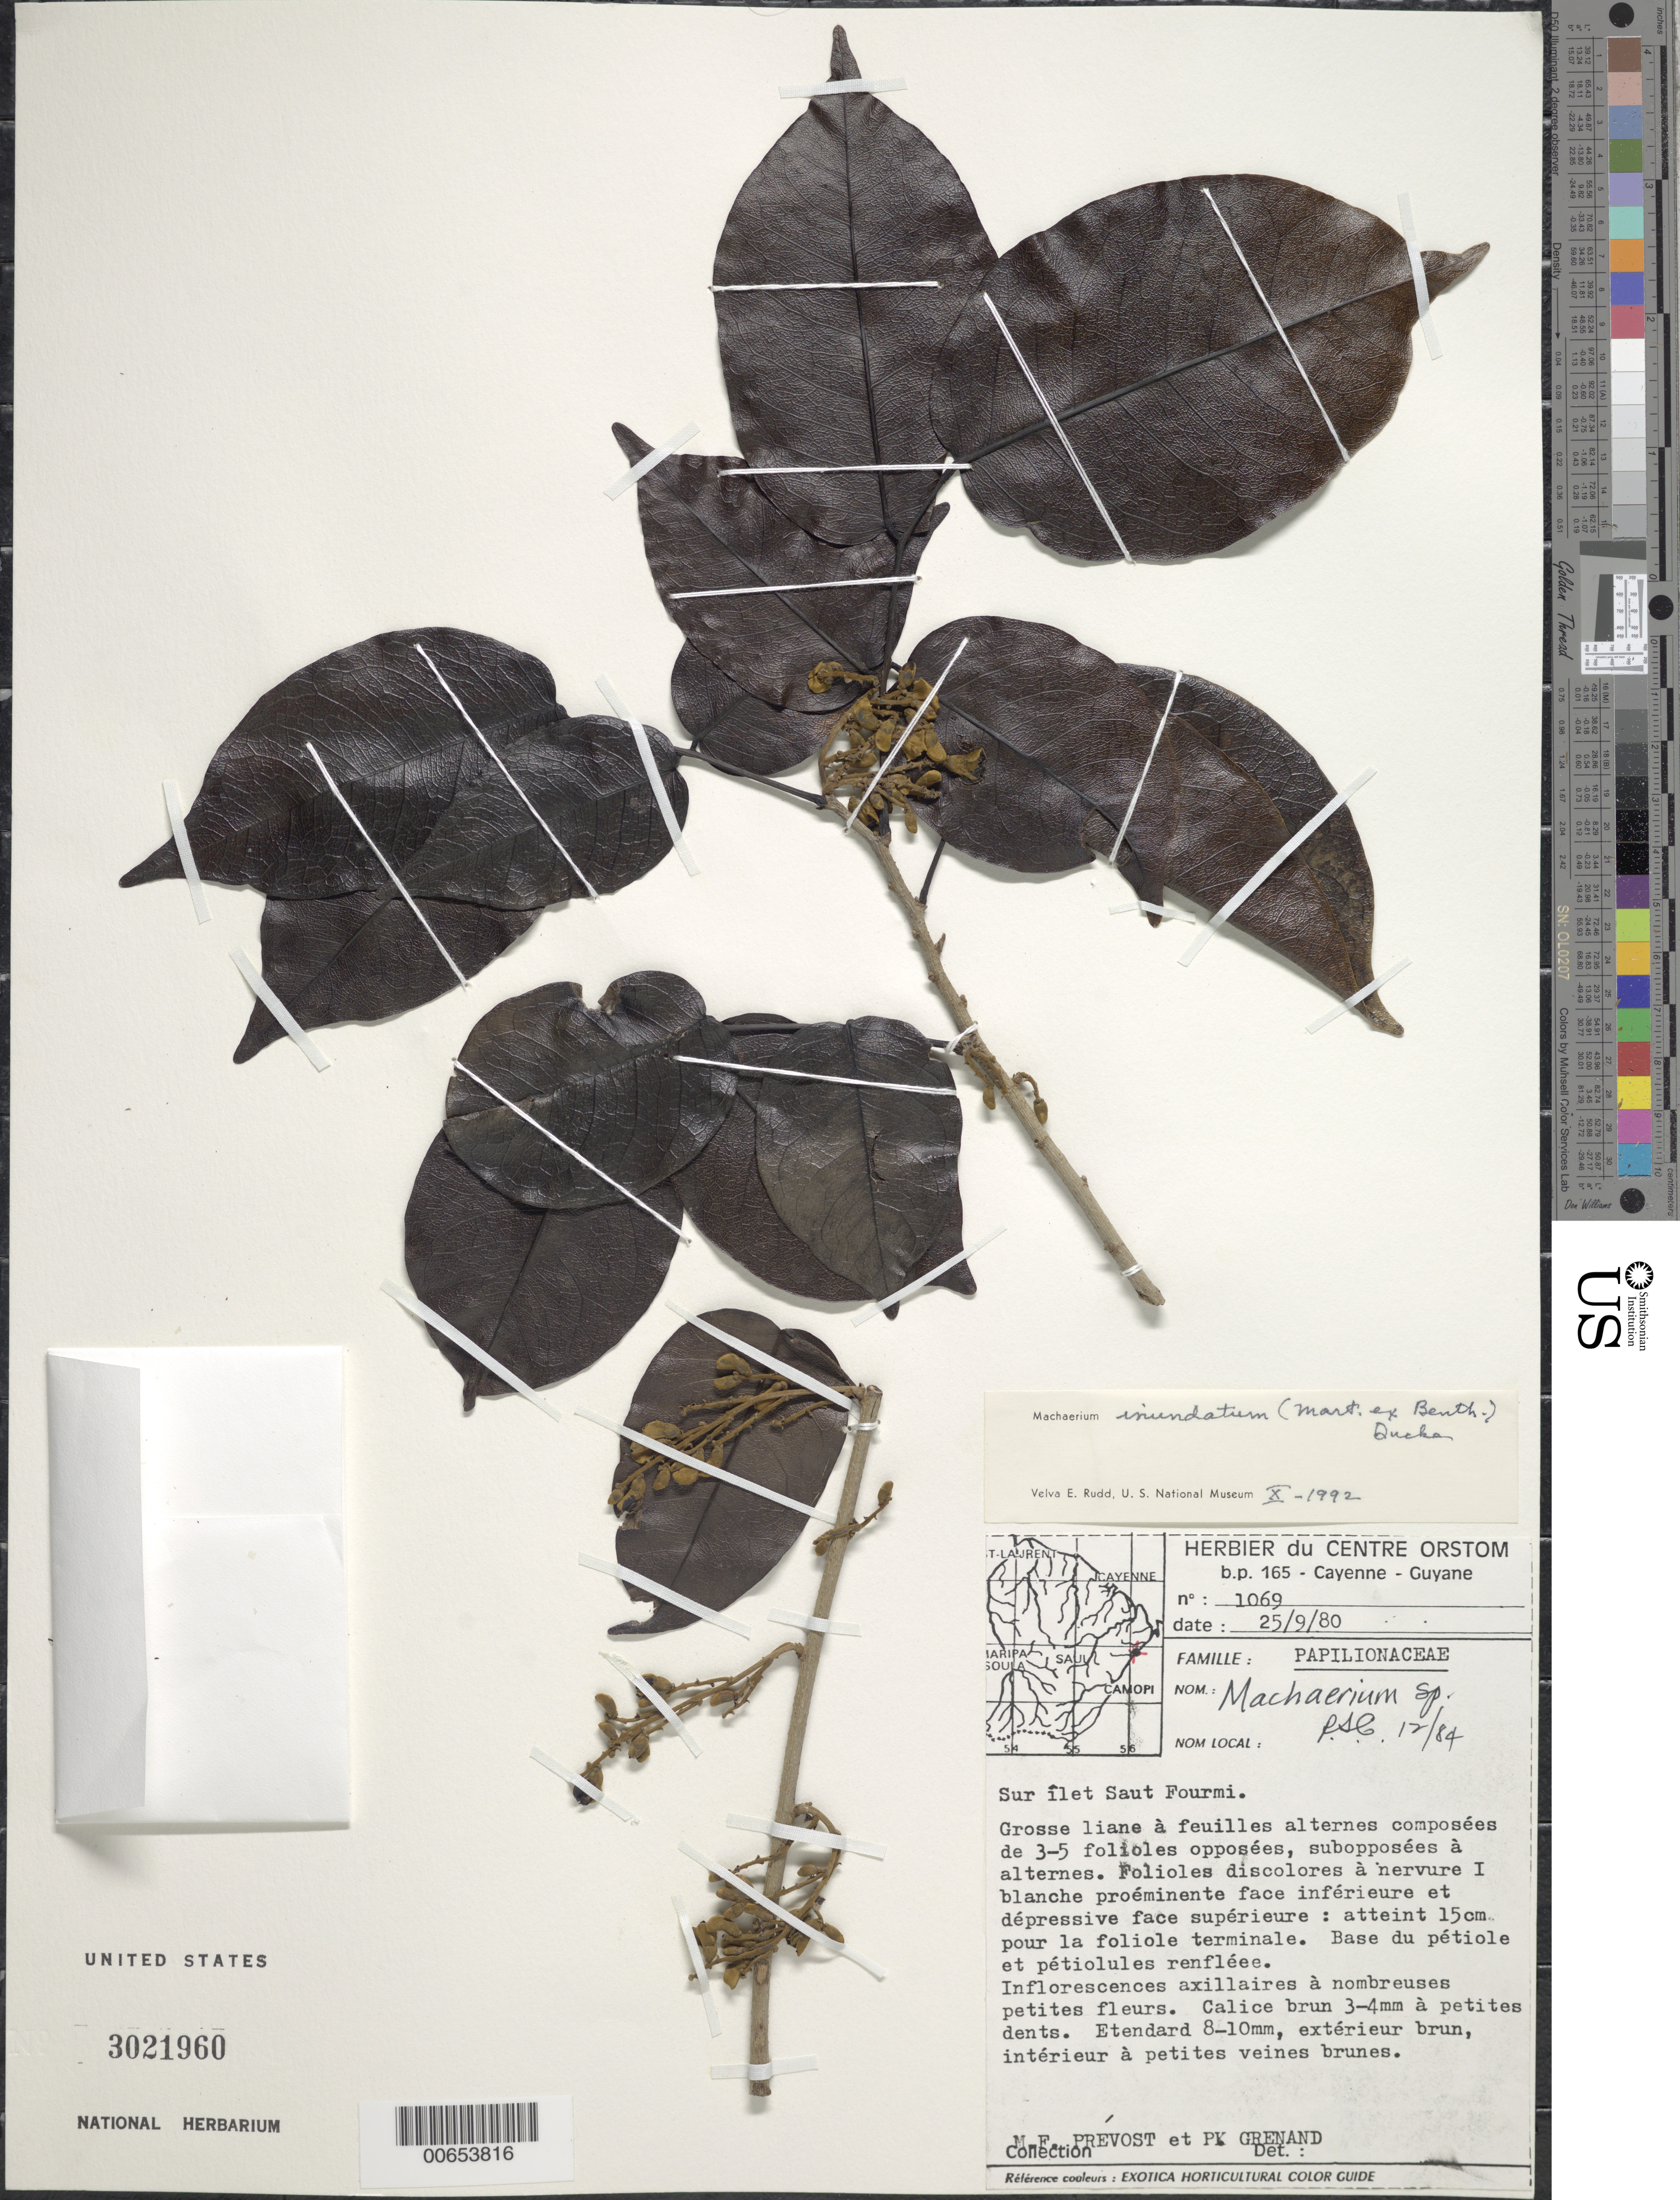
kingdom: Plantae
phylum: Tracheophyta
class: Magnoliopsida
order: Fabales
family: Fabaceae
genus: Machaerium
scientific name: Machaerium inundatum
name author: (Mart. ex Benth.) Ducke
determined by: Rudd, V. E.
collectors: M.-F. Prévost & P. Grenand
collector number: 1069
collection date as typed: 25-Sep-80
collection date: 1980-09-25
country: French Guiana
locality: Ilet Saut Fourmi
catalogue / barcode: US 3021960